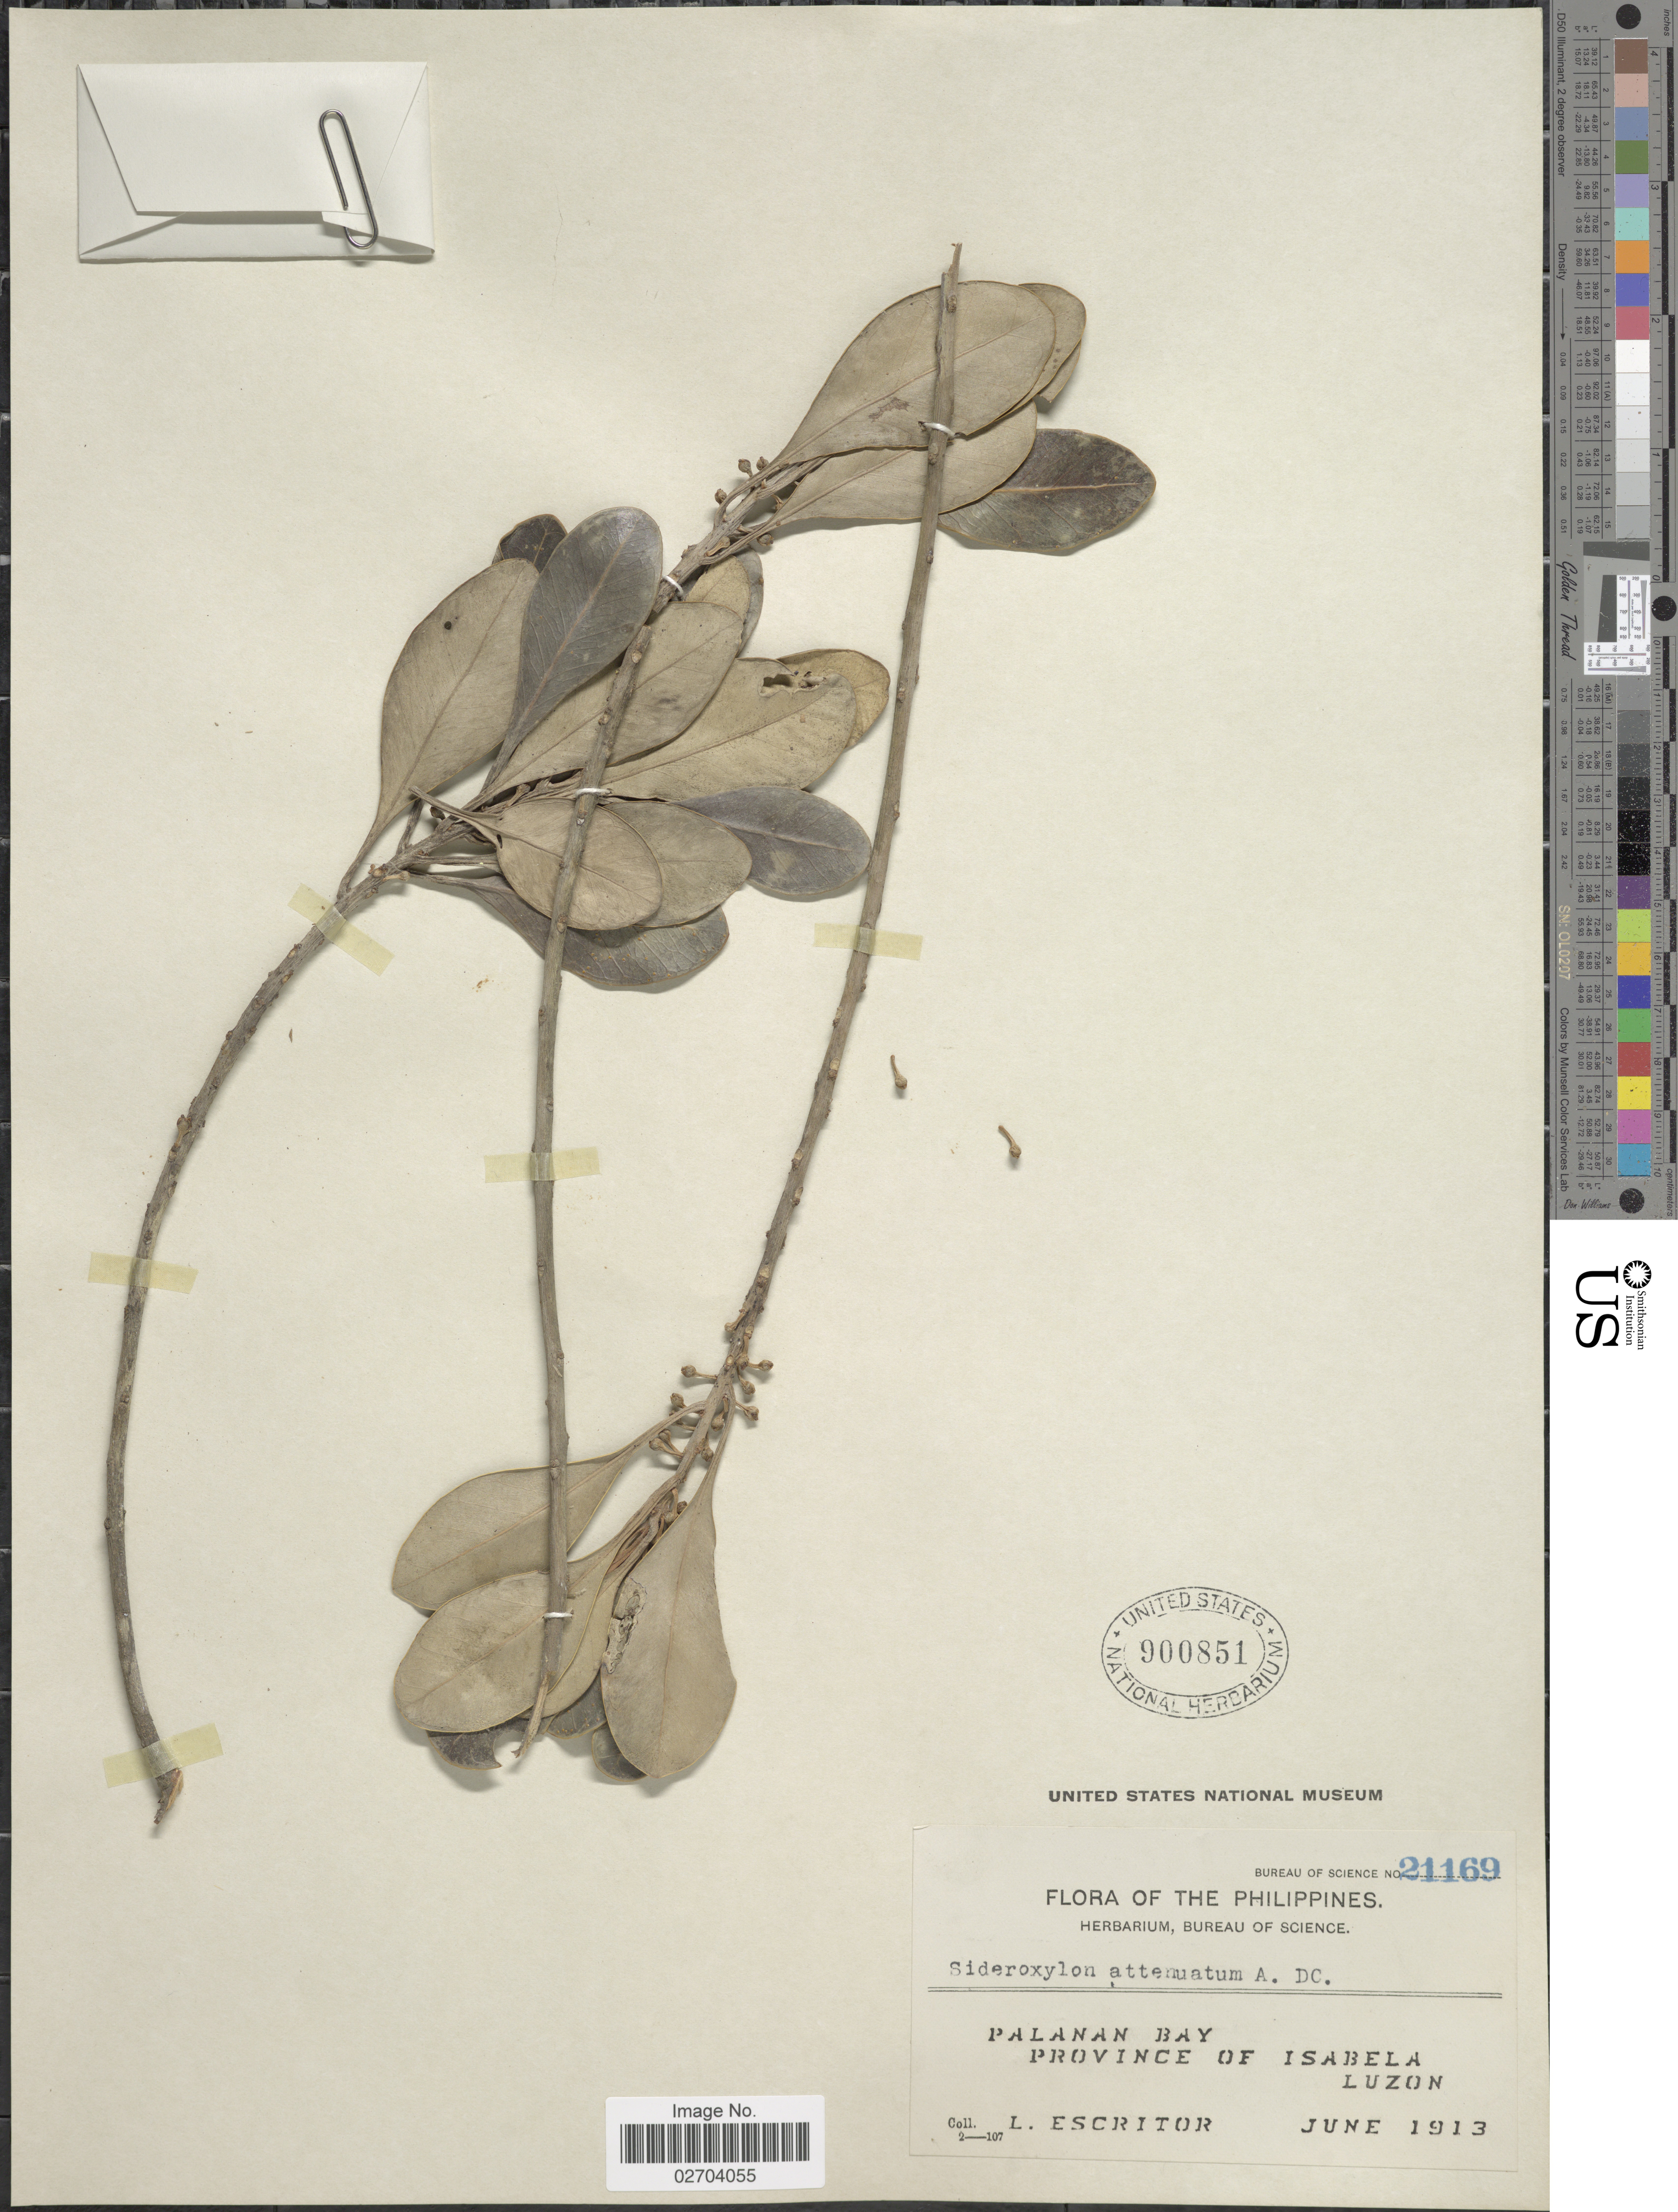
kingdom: Plantae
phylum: Tracheophyta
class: Magnoliopsida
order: Ericales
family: Sapotaceae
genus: Sideroxylon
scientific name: Sideroxylon ferrugineum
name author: Hook. & Arn.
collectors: L. Escritor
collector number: Bureau of Science 21169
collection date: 1913-06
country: Philippines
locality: Palanan Bay, Province of Isabela, Luzon.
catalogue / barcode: US 900851